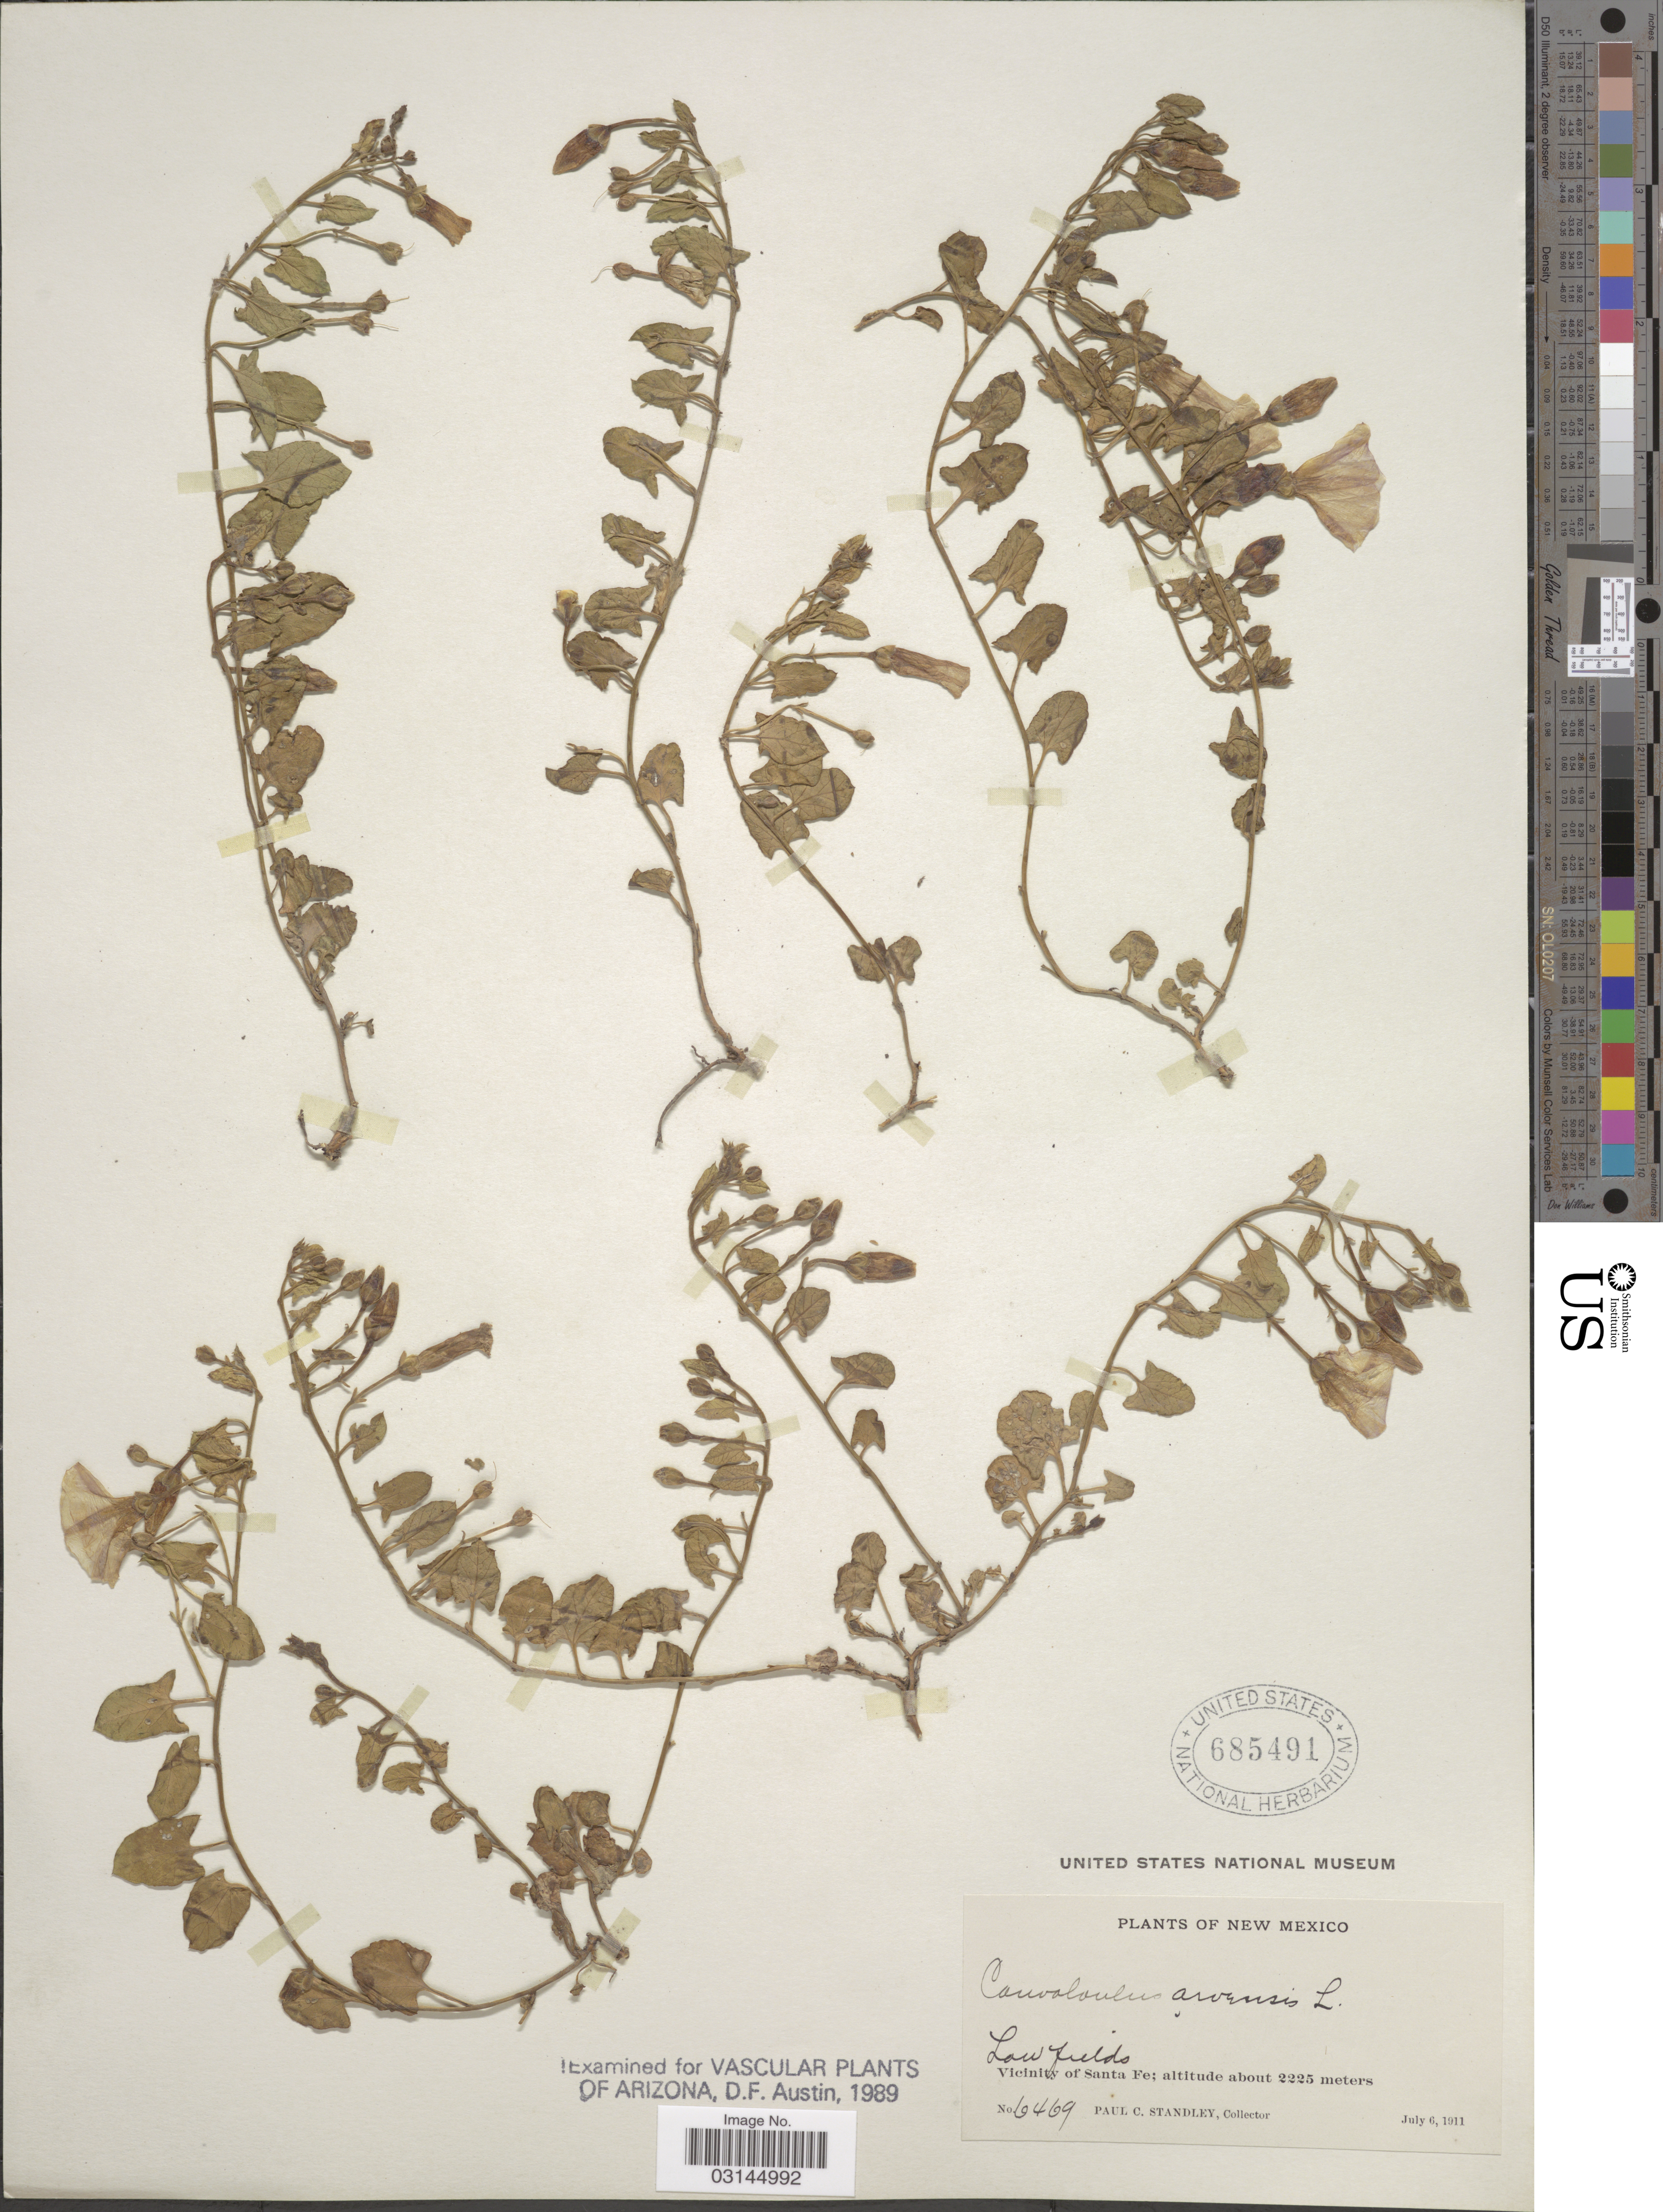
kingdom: Plantae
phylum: Tracheophyta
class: Magnoliopsida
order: Solanales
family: Convolvulaceae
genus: Convolvulus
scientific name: Convolvulus arvensis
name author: L.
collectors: P. C. Standley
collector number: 6469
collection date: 1911-07-06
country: United States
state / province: New Mexico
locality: Vicinity of Santa Fe.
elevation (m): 2225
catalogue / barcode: US 685491